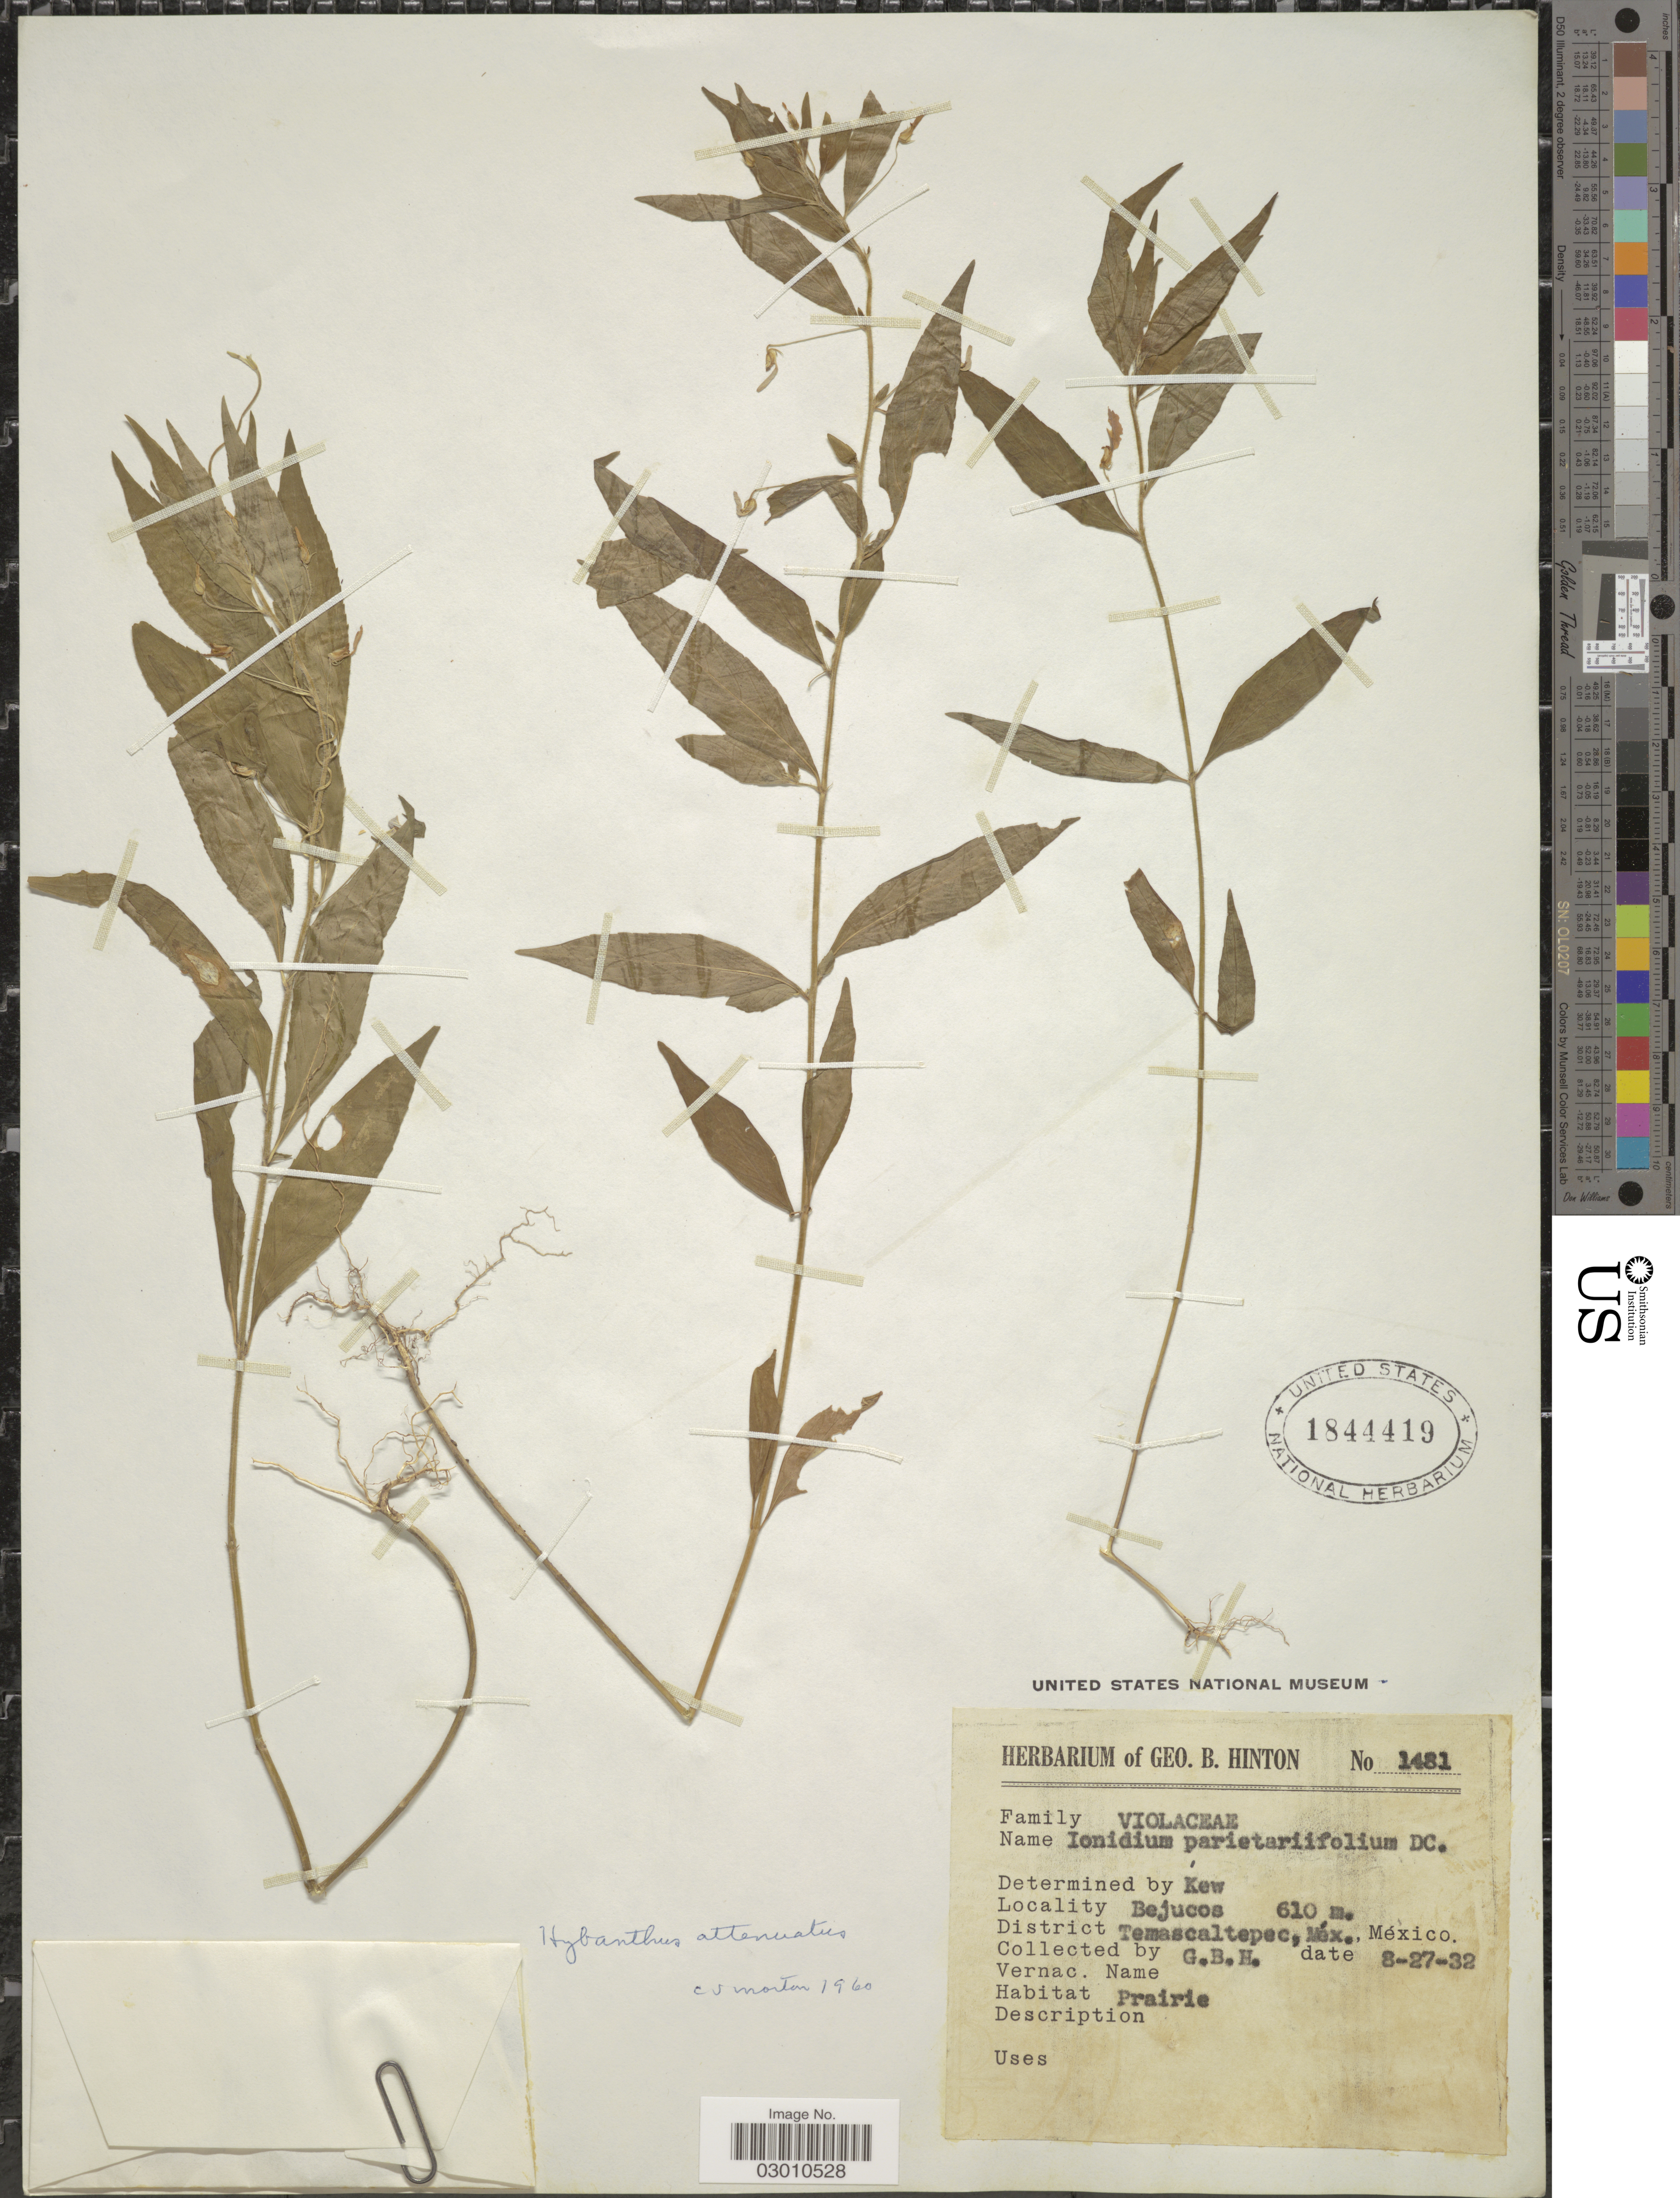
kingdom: Plantae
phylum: Tracheophyta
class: Magnoliopsida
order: Malpighiales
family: Violaceae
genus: Pombalia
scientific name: Pombalia attenuata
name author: (Humb. & Bonpl. ex Willd.) Paula-Souza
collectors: G. B. Hinton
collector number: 1481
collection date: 1932-08-27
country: Mexico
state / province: México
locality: Bejucos, District Temascaltepec.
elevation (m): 610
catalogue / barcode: US 1844419